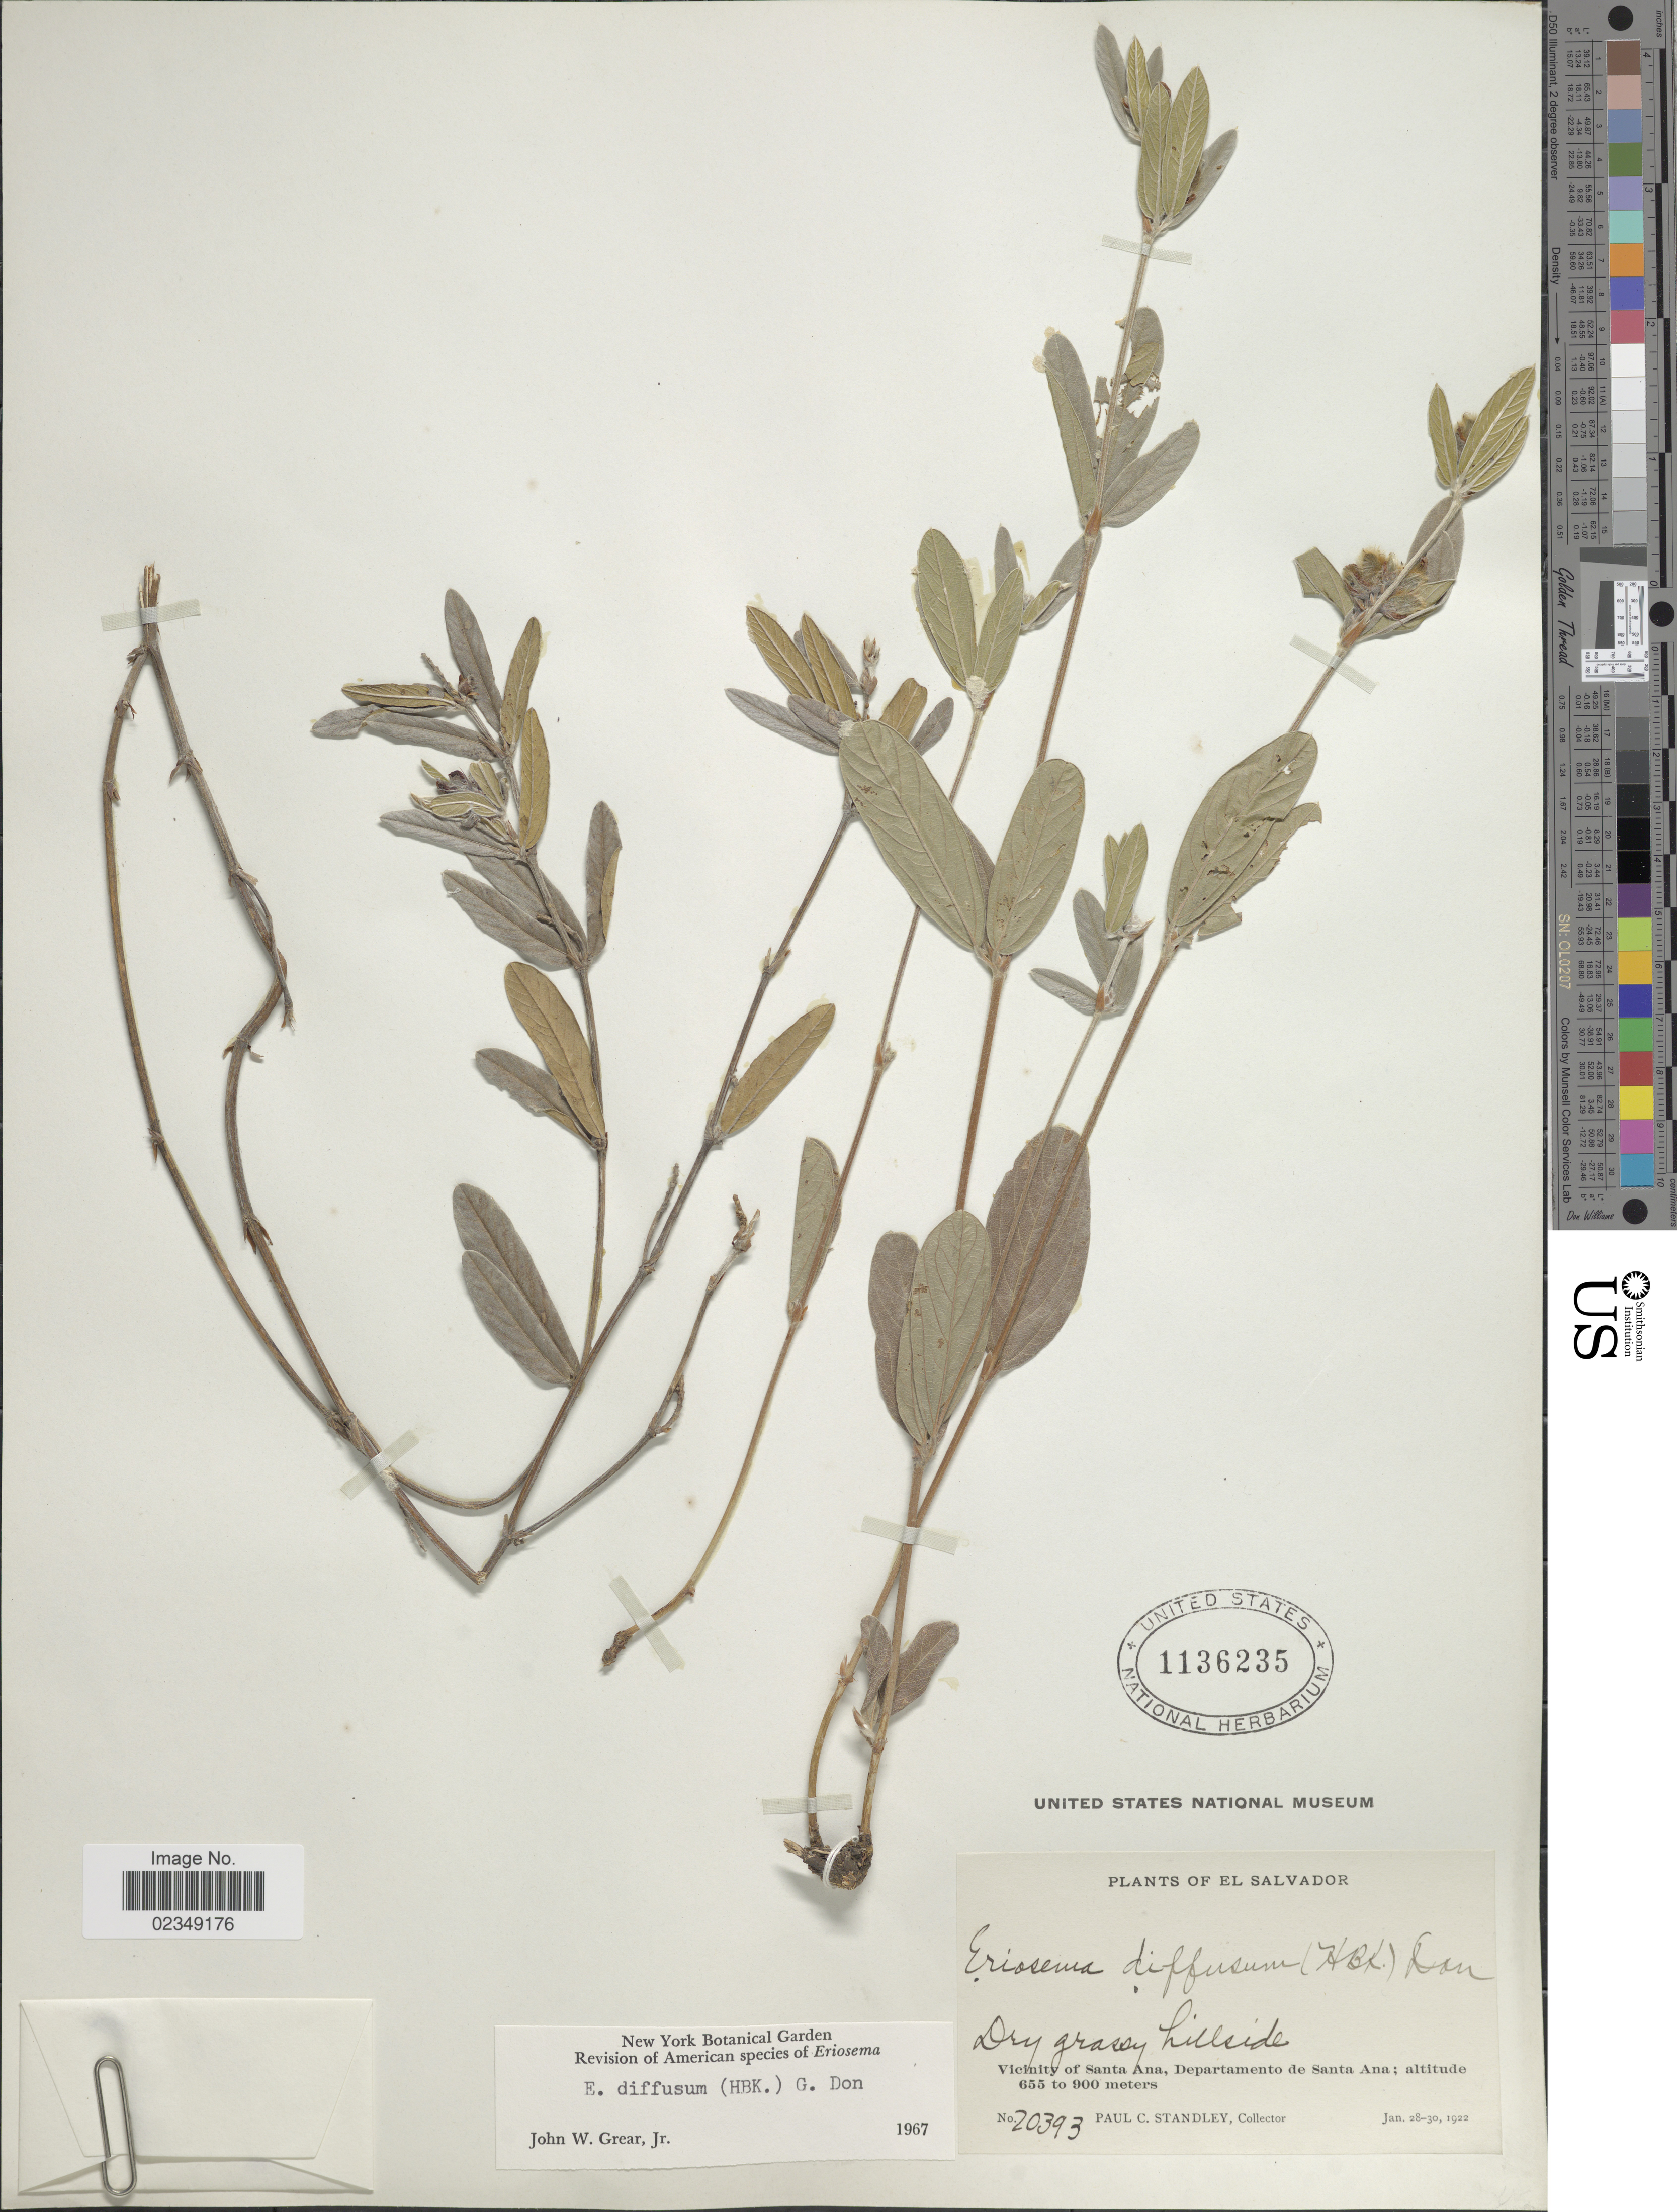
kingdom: Plantae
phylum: Tracheophyta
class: Magnoliopsida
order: Fabales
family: Fabaceae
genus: Eriosema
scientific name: Eriosema diffusum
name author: (Kunth) G. Don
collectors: P. C. Standley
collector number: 20393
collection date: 1922-01-28/1922-01-30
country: El Salvador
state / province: Santa Ana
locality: Vicinity of Santa Ana, Departamento de Santa Ana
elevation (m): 655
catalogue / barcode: US 1136235